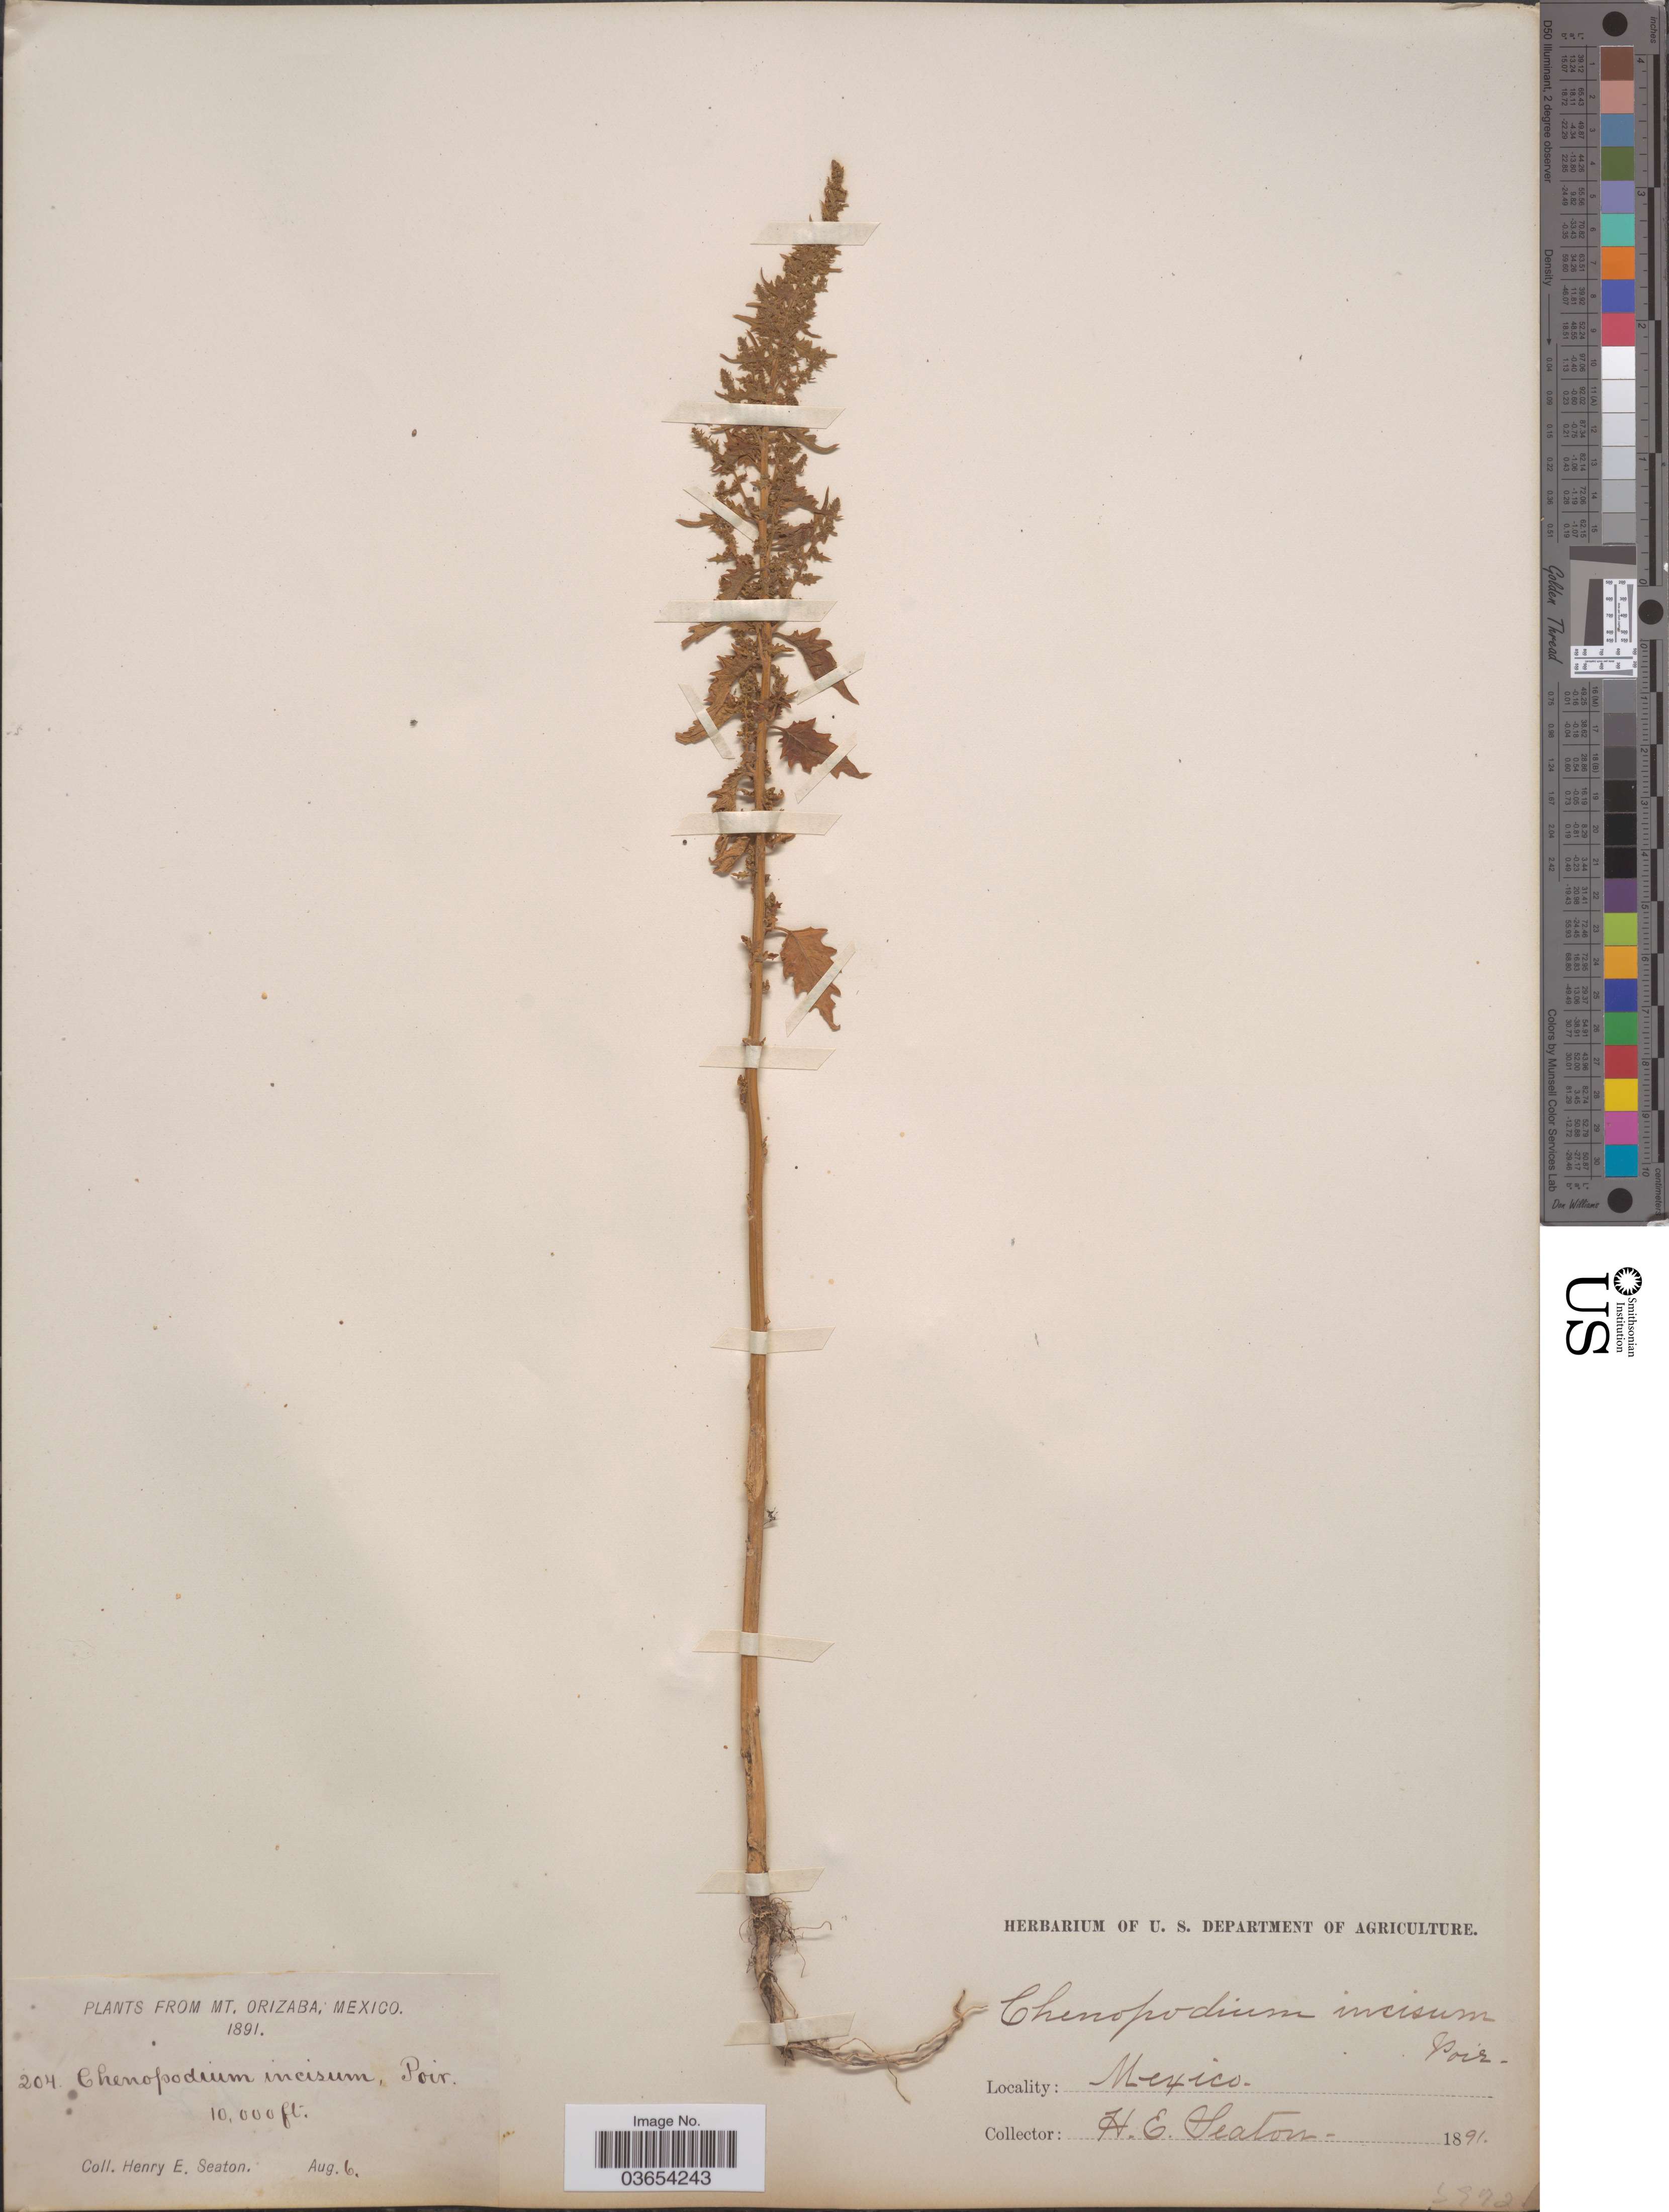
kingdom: Plantae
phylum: Tracheophyta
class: Magnoliopsida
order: Caryophyllales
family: Amaranthaceae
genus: Chenopodium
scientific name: Chenopodium incisum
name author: Poir.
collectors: H. E. Seaton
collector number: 204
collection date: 1891-08-01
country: Mexico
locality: Mt. Orizaba.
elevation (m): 3048